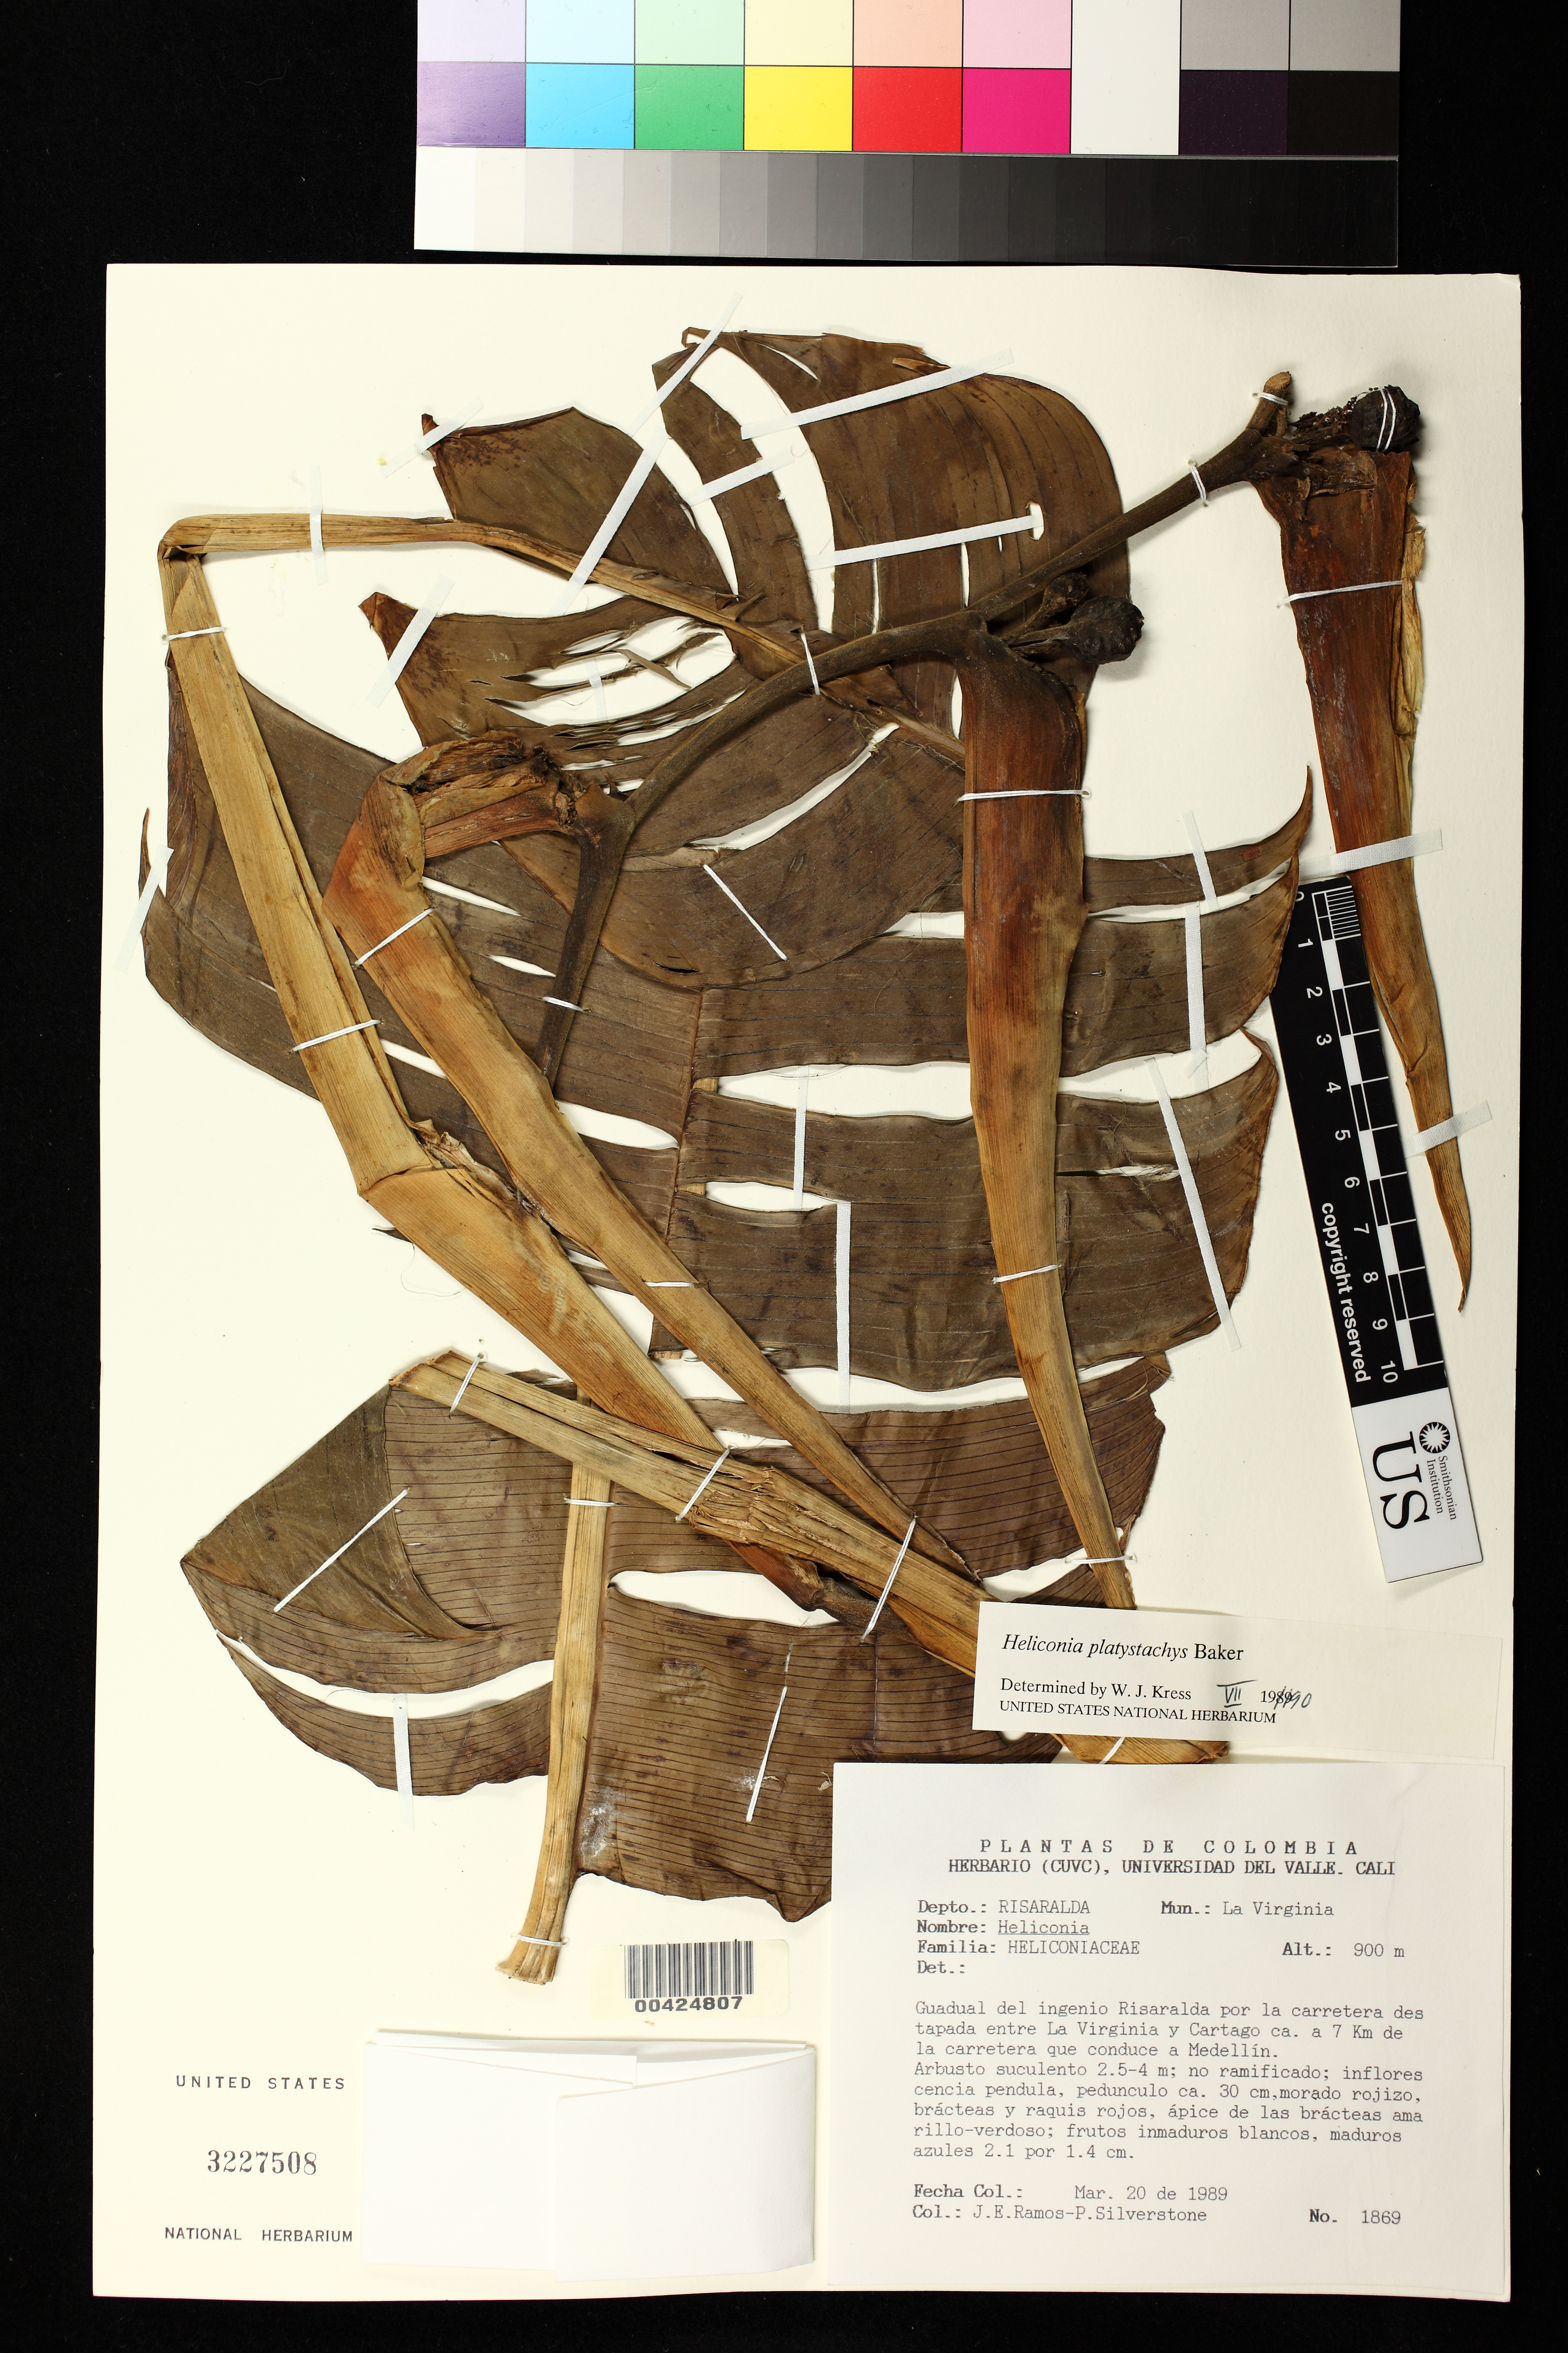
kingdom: Plantae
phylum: Tracheophyta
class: Liliopsida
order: Zingiberales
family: Heliconiaceae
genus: Heliconia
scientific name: Heliconia platystachys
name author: Baker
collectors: J. E. Ramos & P. A. Silverstone-Sopkin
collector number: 1869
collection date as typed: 20 Mar 1989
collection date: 1989-03-20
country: Colombia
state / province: Risaralda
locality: La Virginia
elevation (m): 900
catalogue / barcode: US 3227508